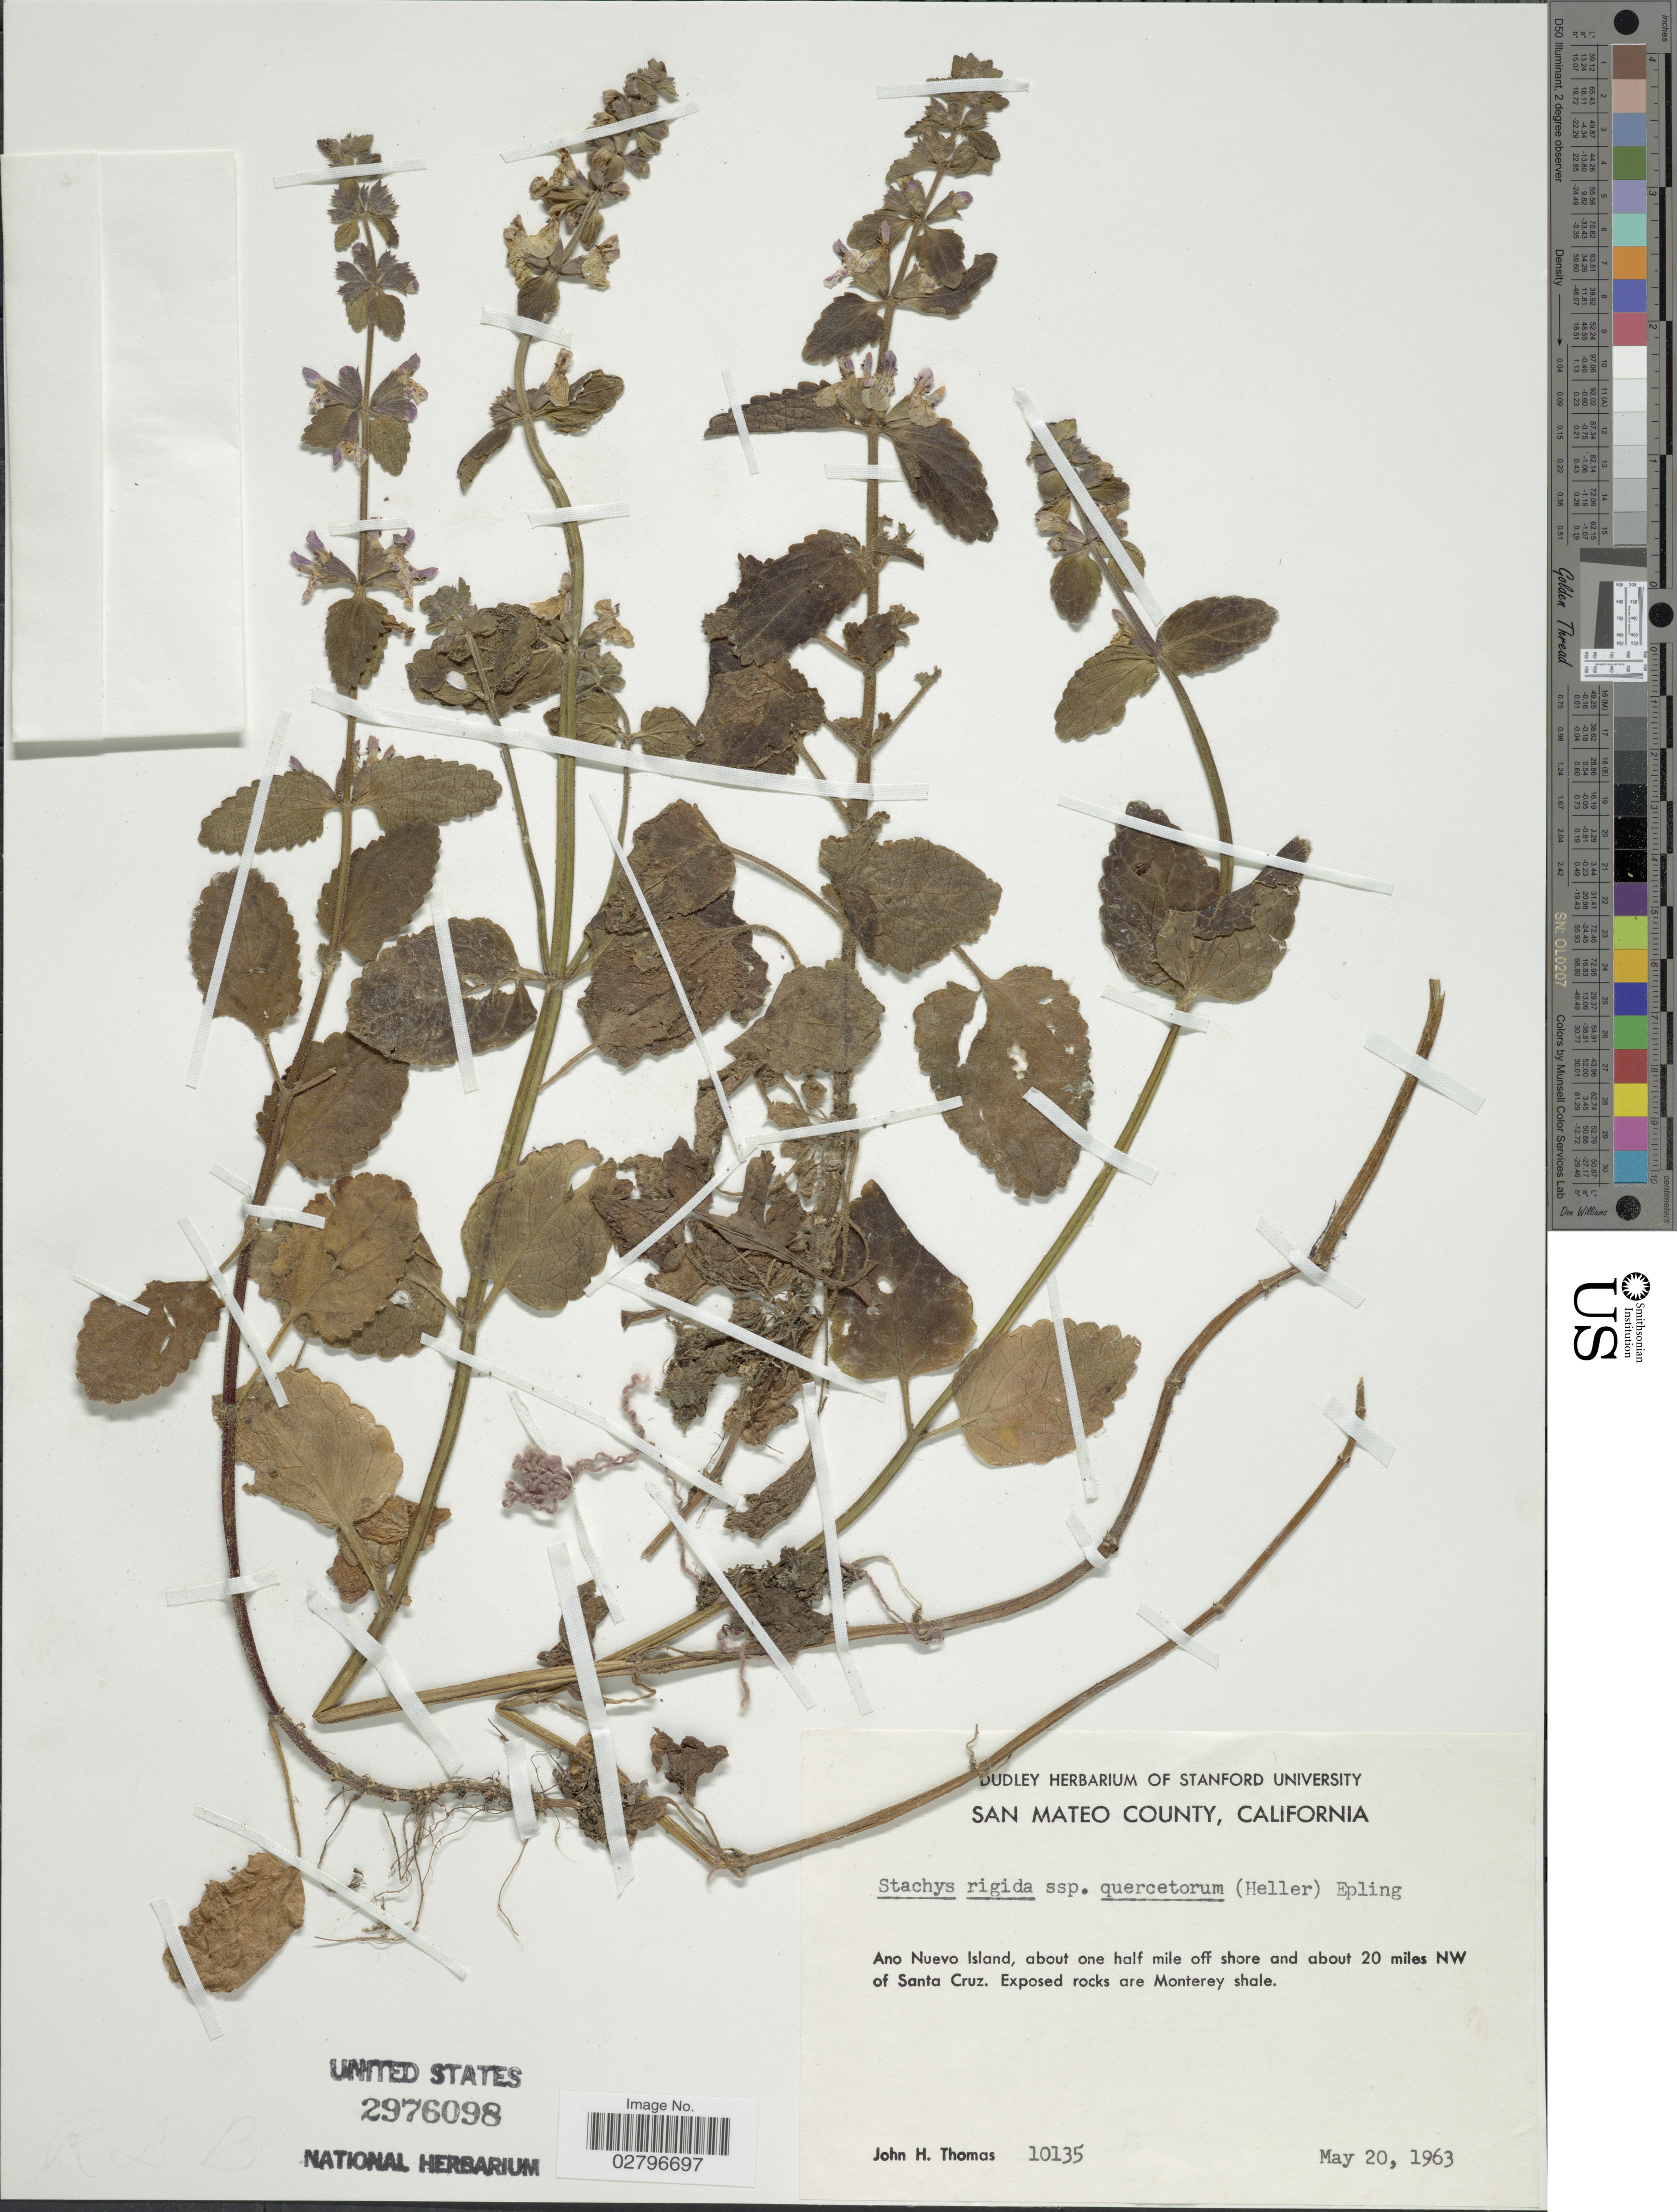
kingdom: Plantae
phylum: Tracheophyta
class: Magnoliopsida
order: Lamiales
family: Lamiaceae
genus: Stachys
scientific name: Stachys rigida subsp. quercetorum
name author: (A. Heller) Epling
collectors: J. H. Thomas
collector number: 10135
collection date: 1963-05-20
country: United States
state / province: California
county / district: San Mateo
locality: San Mateo County. Ano Nuevo Island, about one half mile off shore and about 20 miles NW of Santa Cruz.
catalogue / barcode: US 2976098